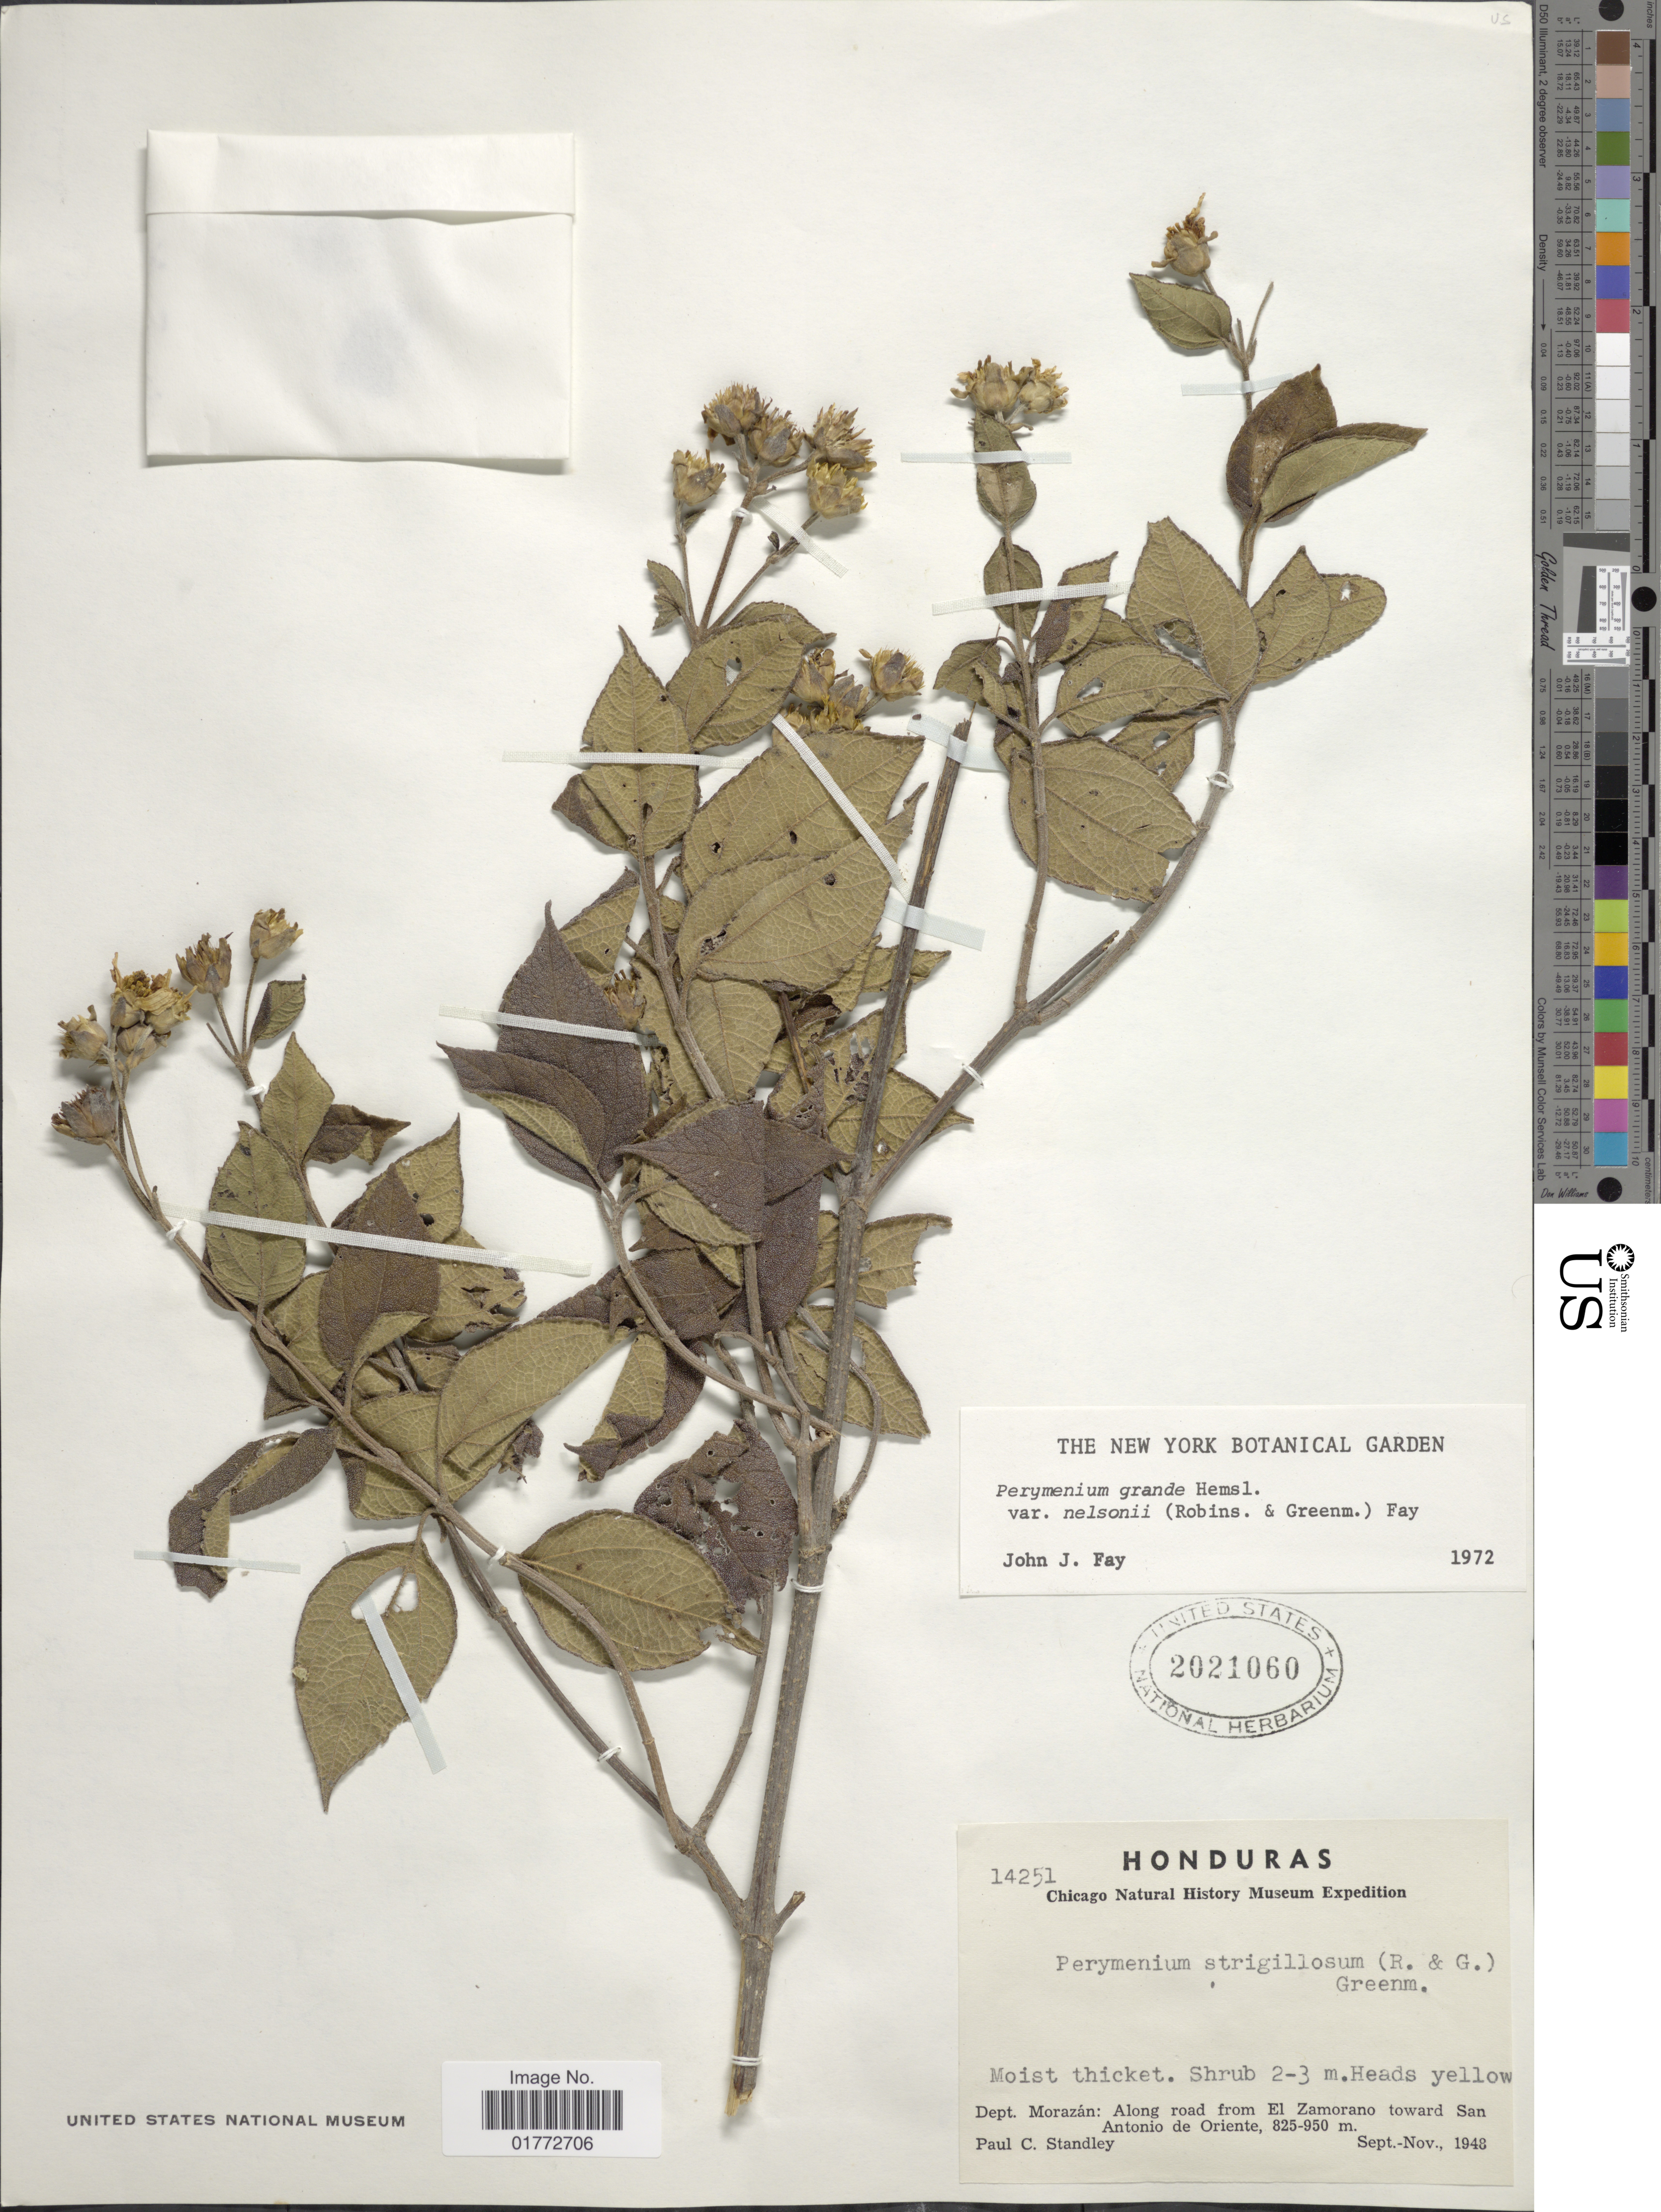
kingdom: Plantae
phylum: Tracheophyta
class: Magnoliopsida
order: Asterales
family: Asteraceae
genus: Perymenium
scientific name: Perymenium grande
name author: Hemsl.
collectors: P. C. Standley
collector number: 14251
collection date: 1948-09/1948-11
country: Honduras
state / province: Fco. Morazán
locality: Dept. Morazan: Along road from El Zamorano toward San Antonio de Oriente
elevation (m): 825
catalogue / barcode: US 2021060